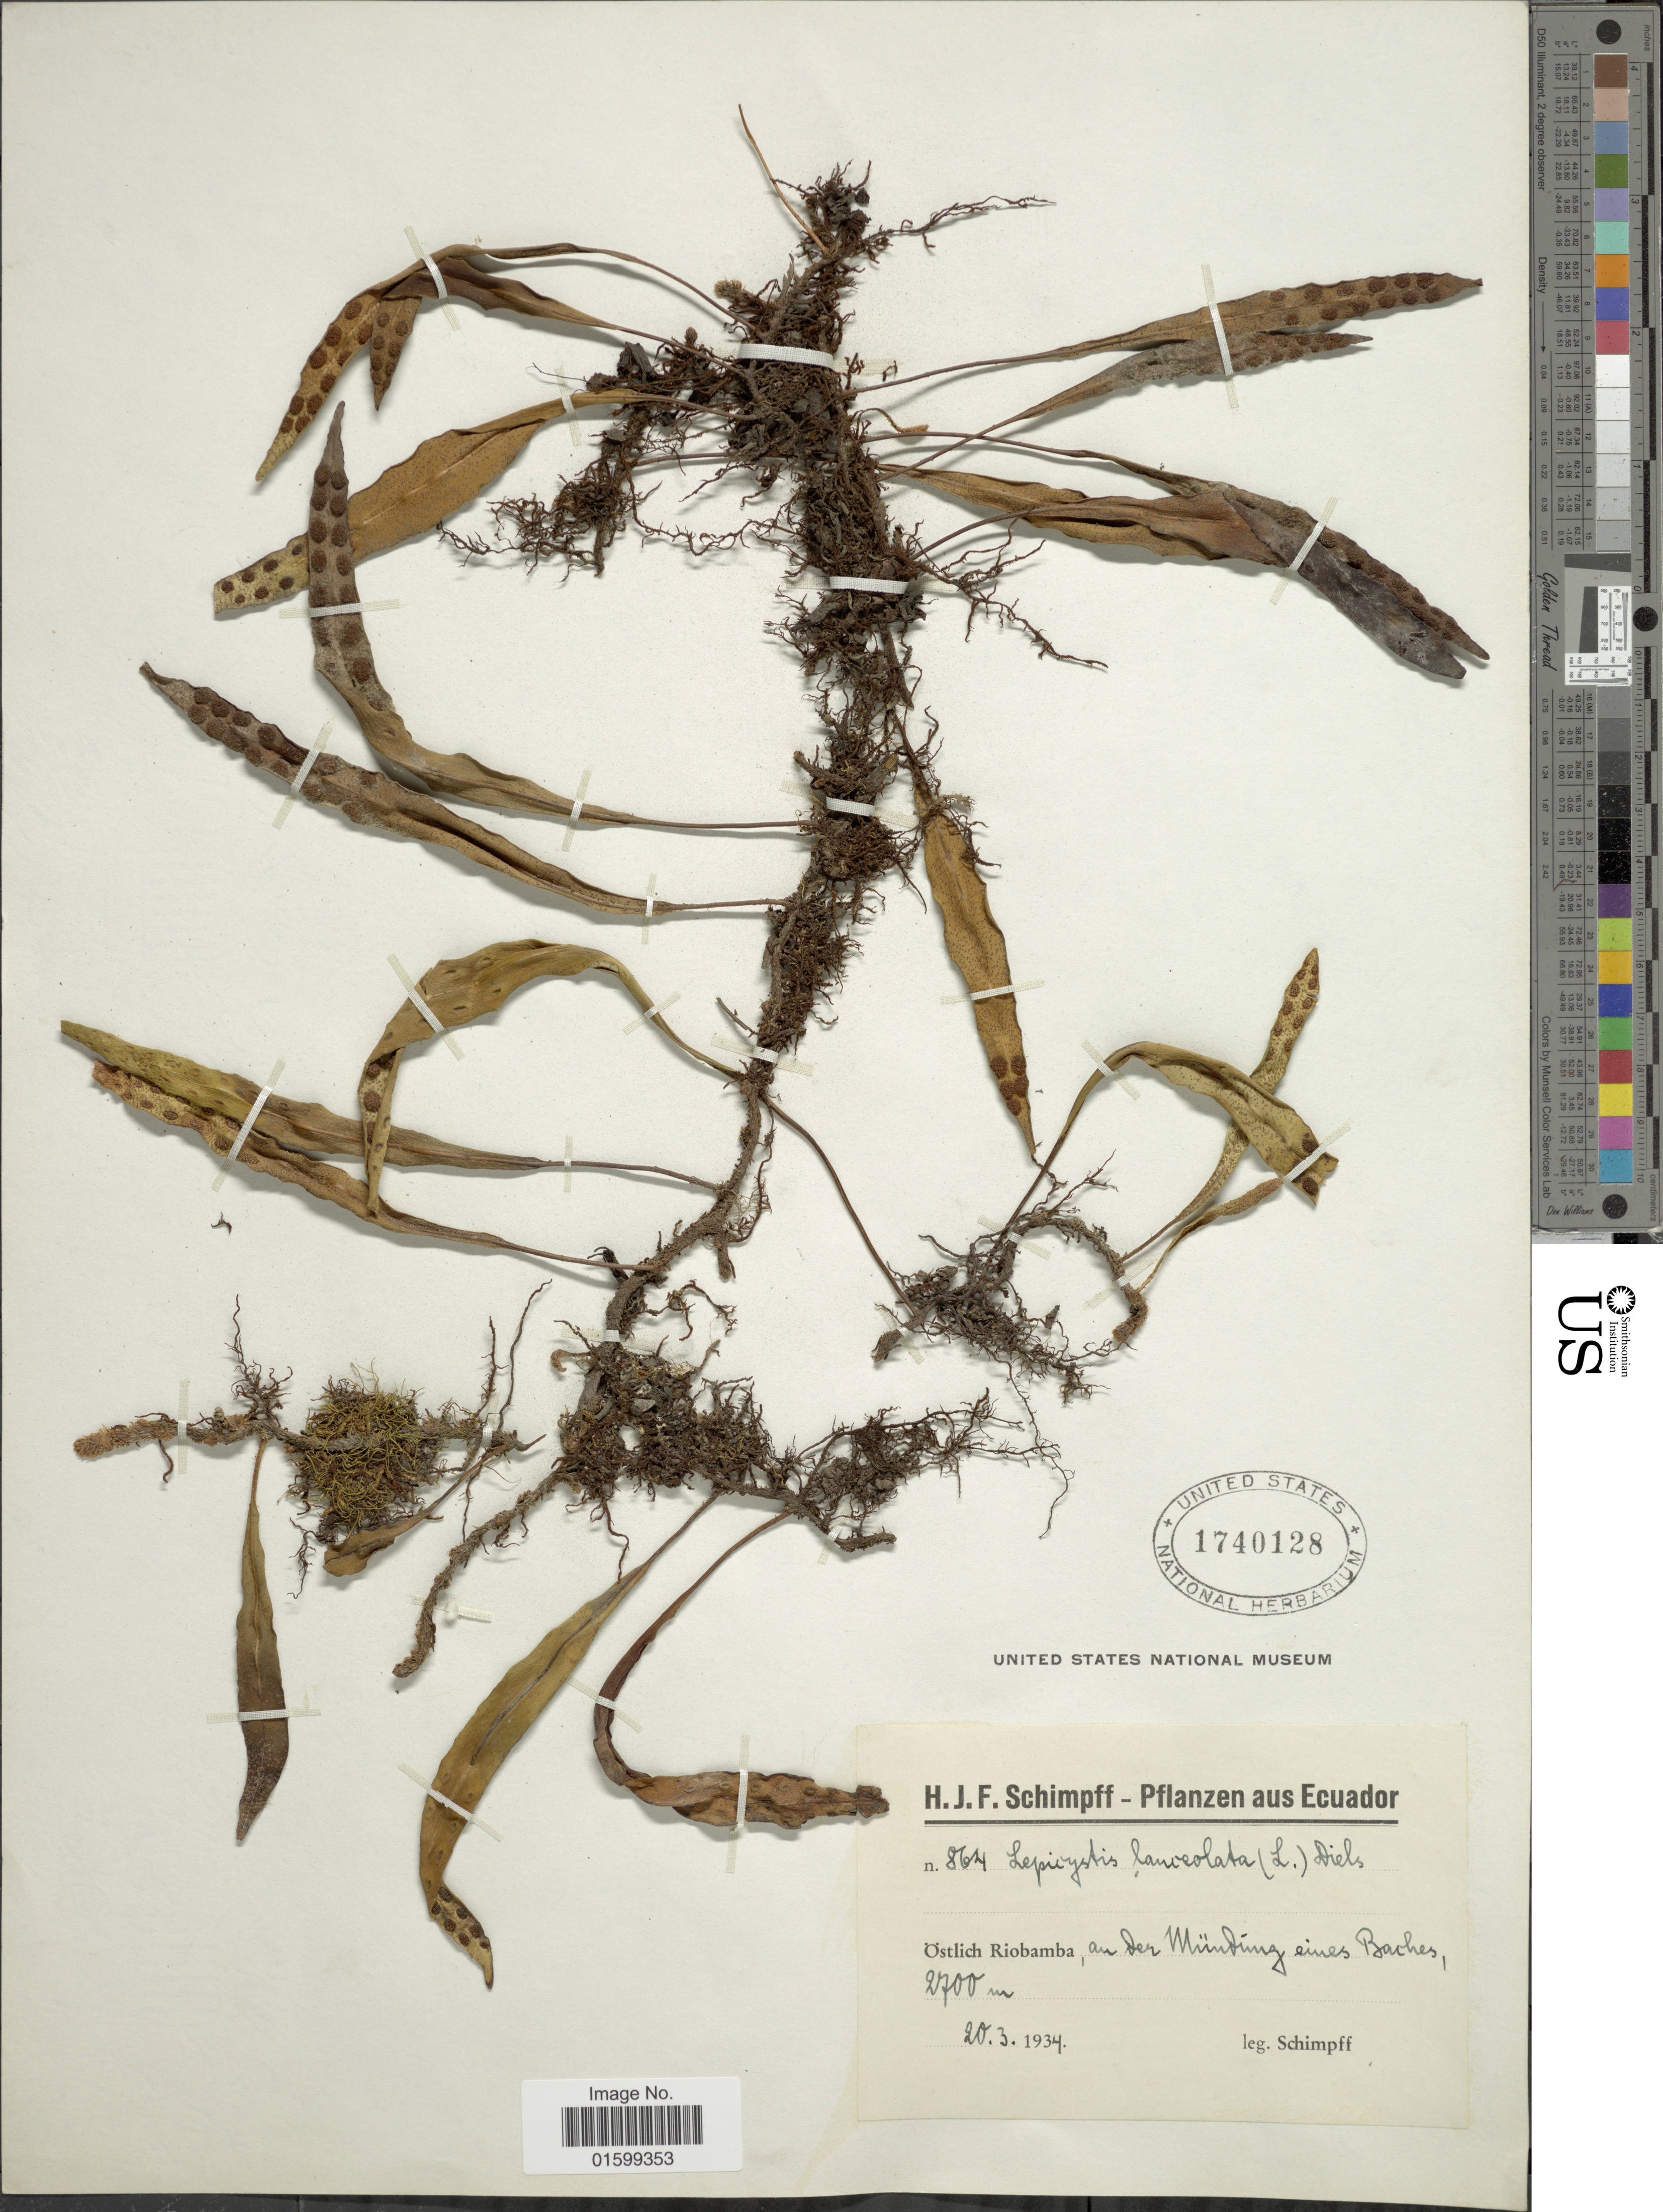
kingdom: Plantae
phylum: Tracheophyta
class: Polypodiopsida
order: Polypodiales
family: Polypodiaceae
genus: Pleopeltis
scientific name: Pleopeltis macrocarpa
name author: (Bory ex Willd.) Kaulf.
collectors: H. Schimpff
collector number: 864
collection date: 1934-03-20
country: Ecuador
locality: Östich Riobamba, an der Mündung eines Baches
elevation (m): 2700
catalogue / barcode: US 1740128